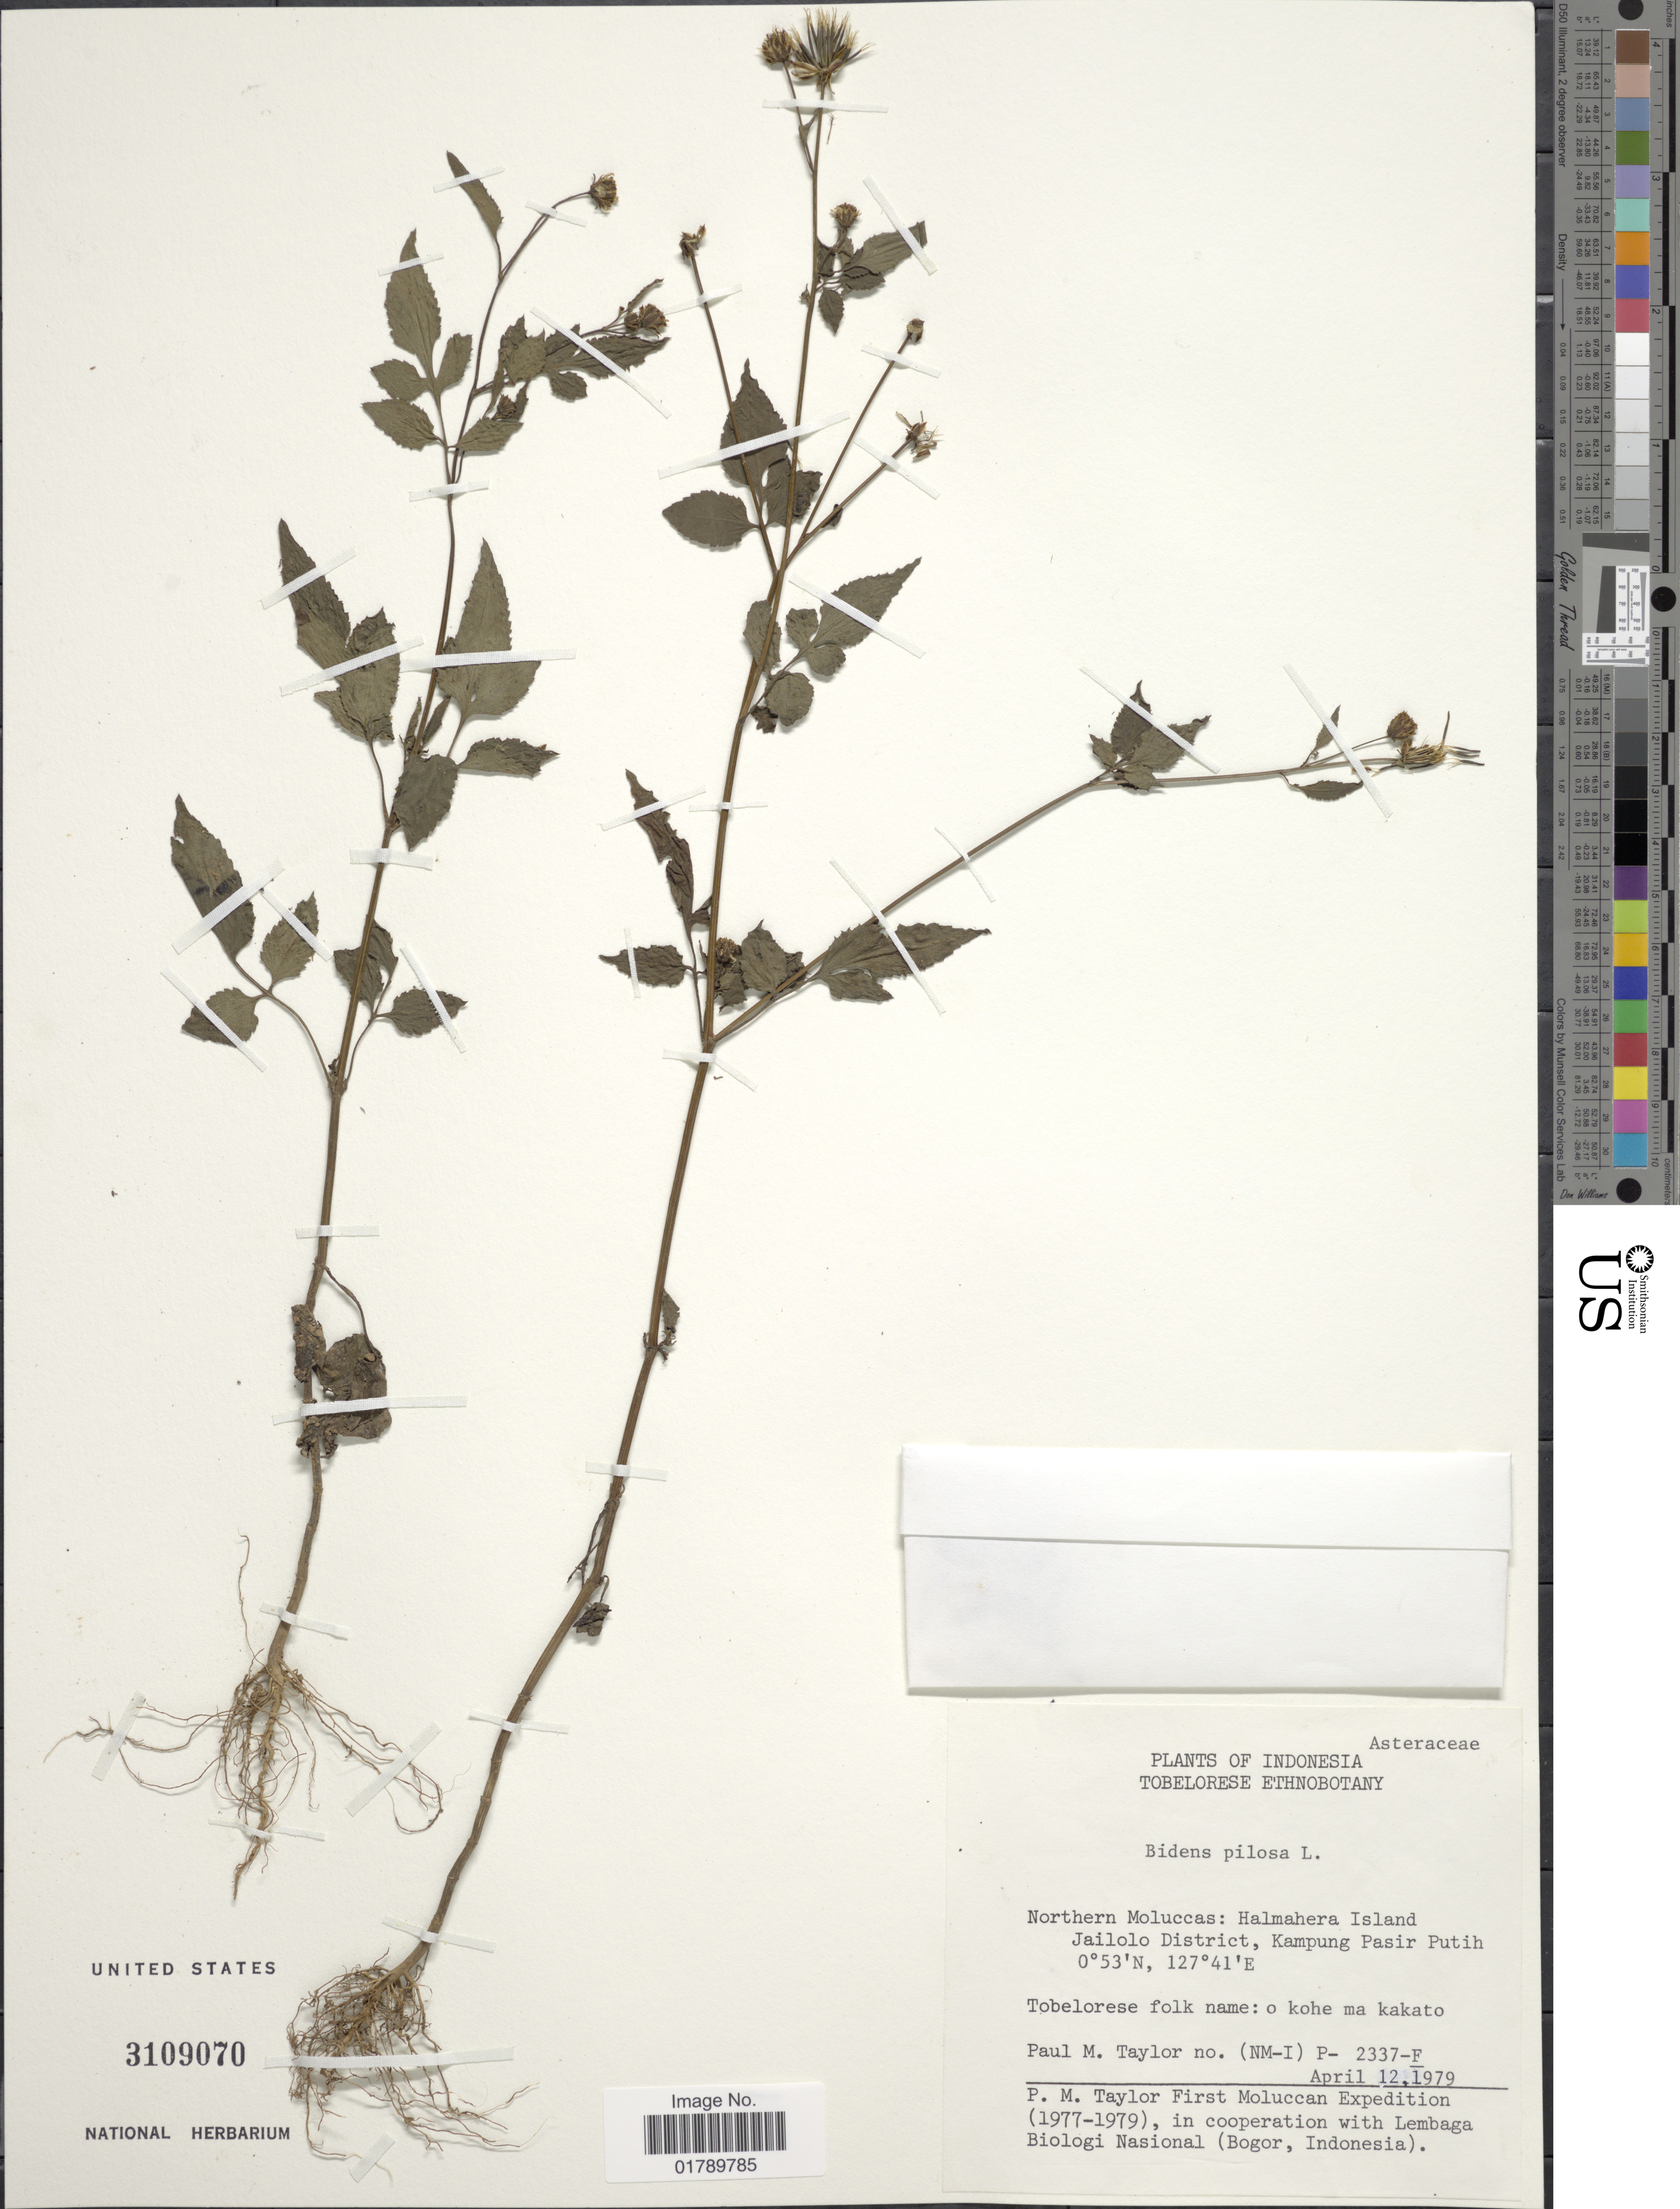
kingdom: Plantae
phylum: Tracheophyta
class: Magnoliopsida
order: Asterales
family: Asteraceae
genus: Bidens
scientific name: Bidens pilosa var. pilosa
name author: L.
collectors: P. M. Taylor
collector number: (NM-I) P- 2.337-F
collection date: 1979-04-12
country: Indonesia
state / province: Maluku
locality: Northern Moluccas: Halmahera Island. Jailolo District, Kampung Pasir Putih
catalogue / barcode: US 3109070